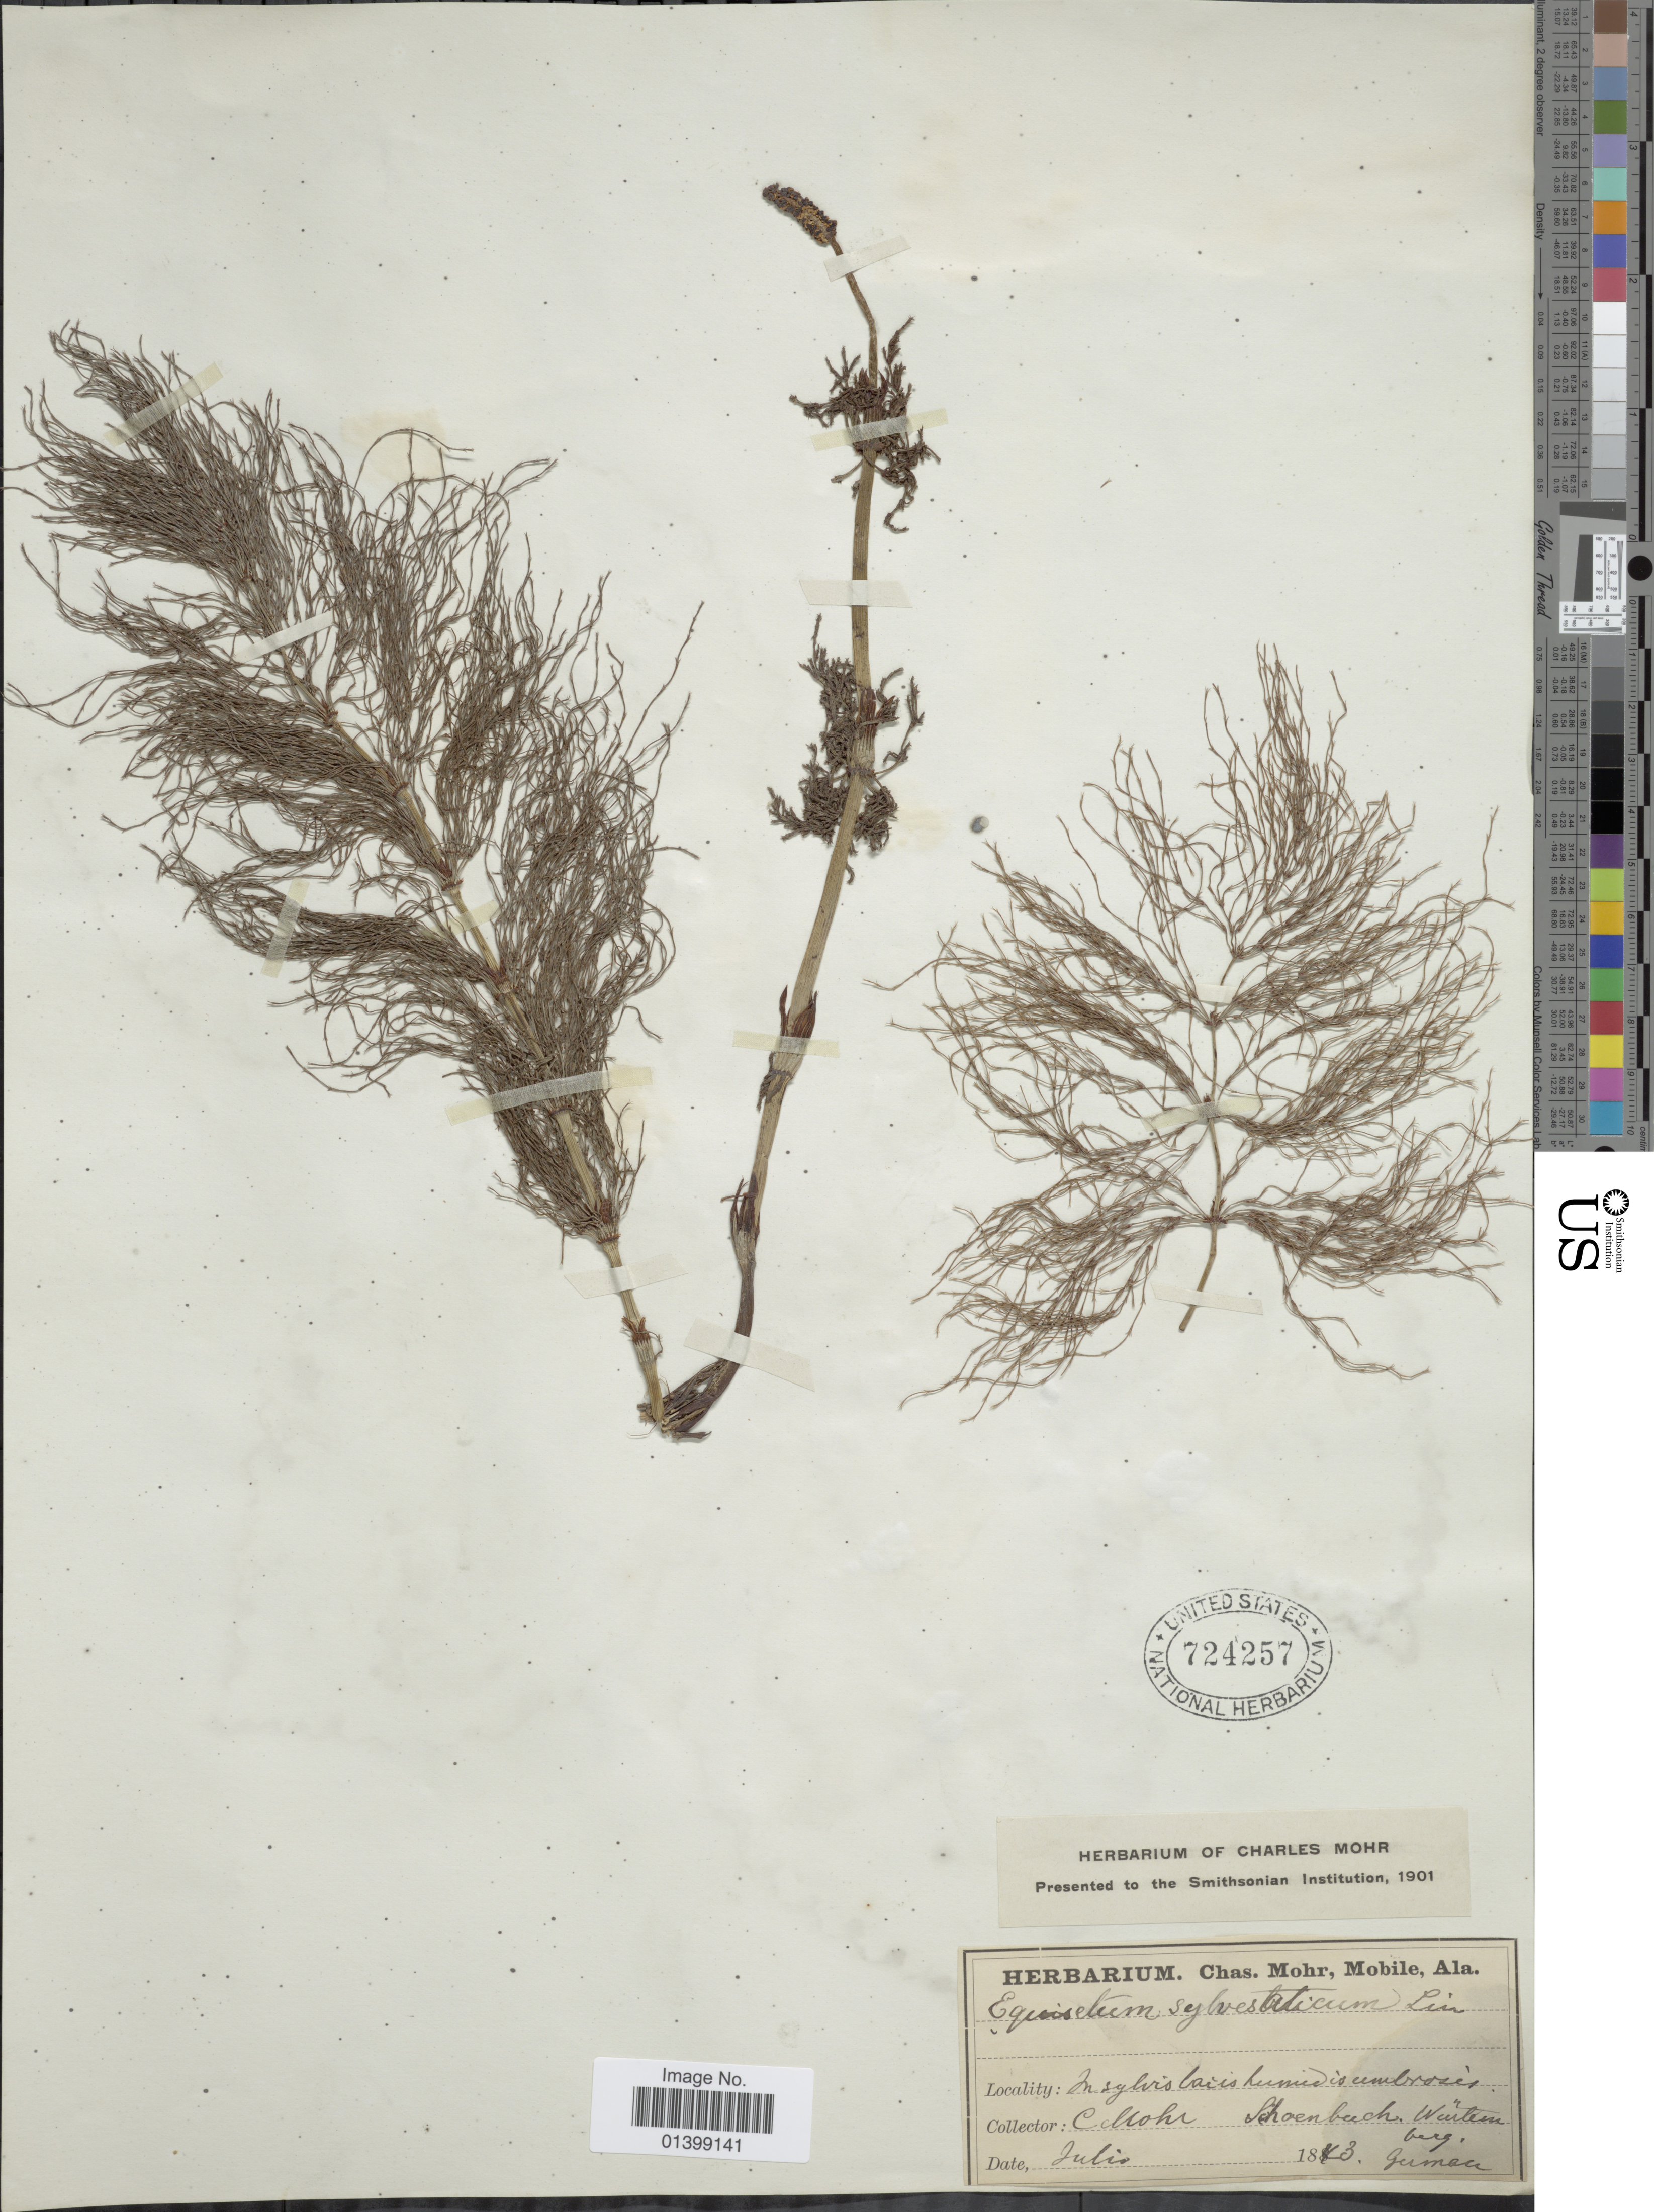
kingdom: Plantae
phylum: Tracheophyta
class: Polypodiopsida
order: Equisetales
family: Equisetaceae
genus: Equisetum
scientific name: Equisetum sylvaticum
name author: L.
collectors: C. T. Mohr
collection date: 1843-07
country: Germany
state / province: Baden-Württemberg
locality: In sylvis locis humidis umbrosis [illegible text]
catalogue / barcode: US 724257